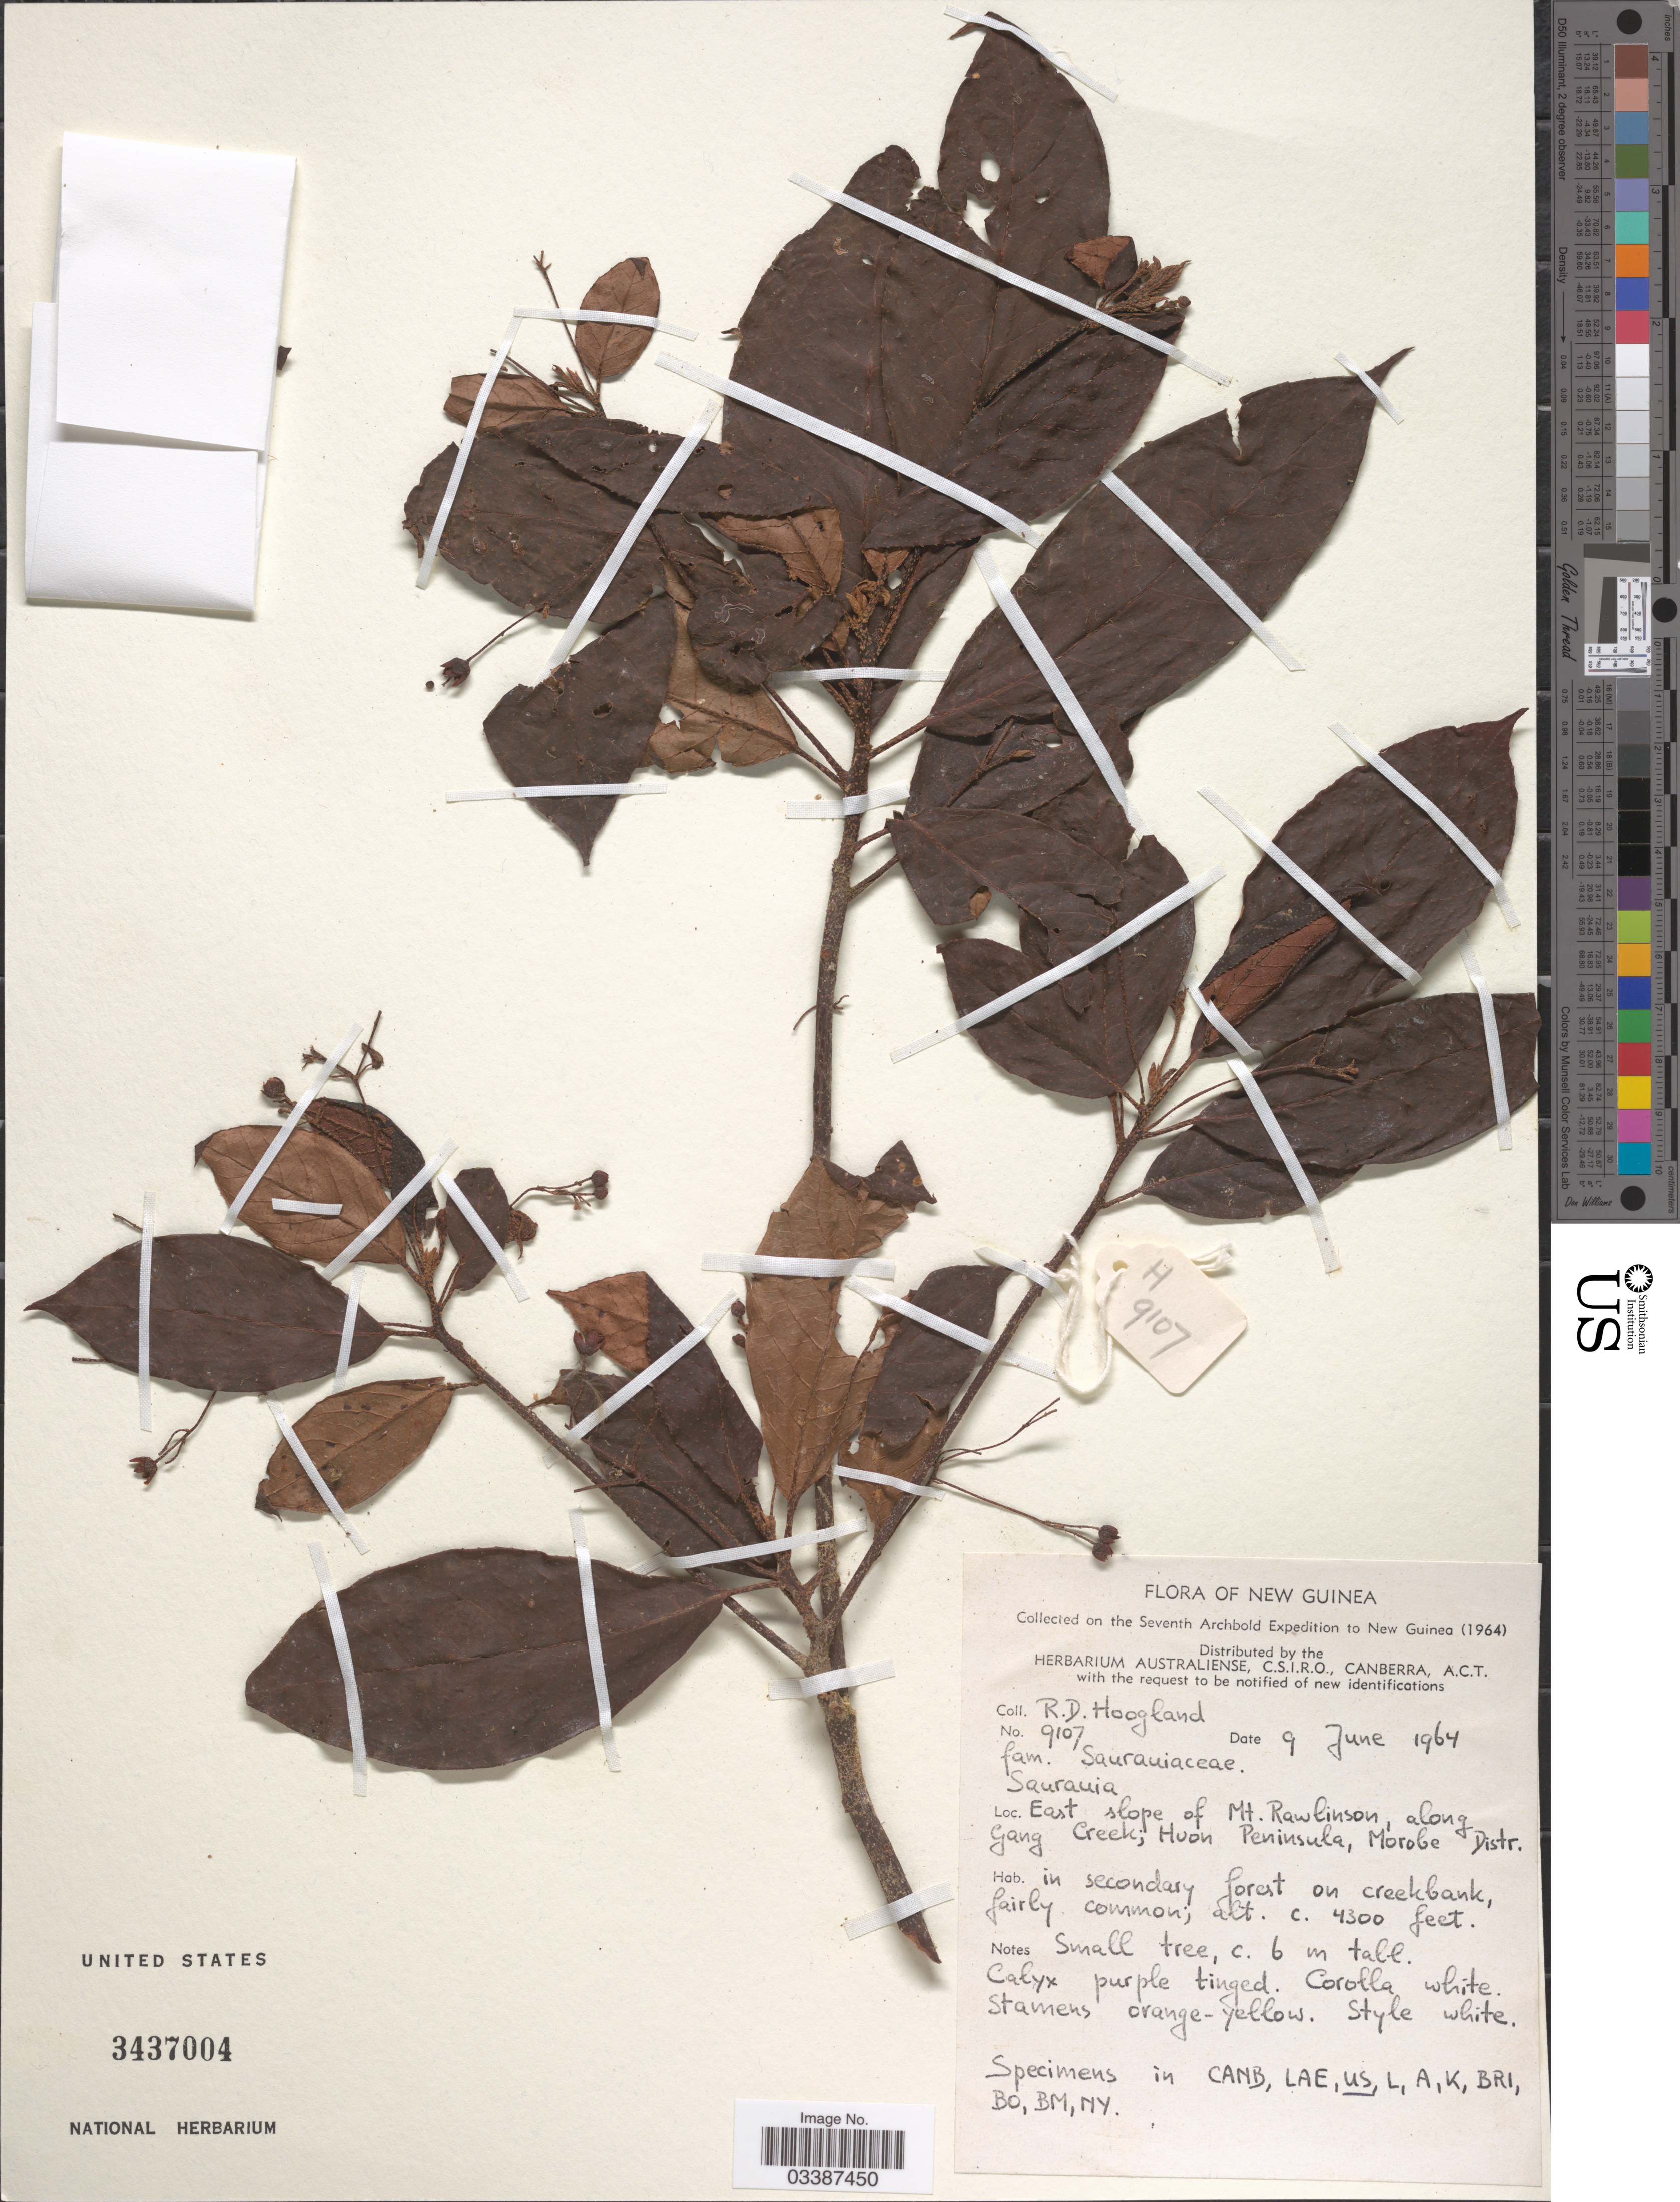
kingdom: Plantae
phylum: Tracheophyta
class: Magnoliopsida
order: Ericales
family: Actinidiaceae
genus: Saurauia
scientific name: Saurauia sp.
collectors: R. D. Hoogland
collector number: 9107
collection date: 1964-06-09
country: Papua New Guinea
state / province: Morobe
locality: New Guinea. East slope of Mt. Rawlinson, along Gang Creek; Huon Peninsula, Morobe District.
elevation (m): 1311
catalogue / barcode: US 3437004